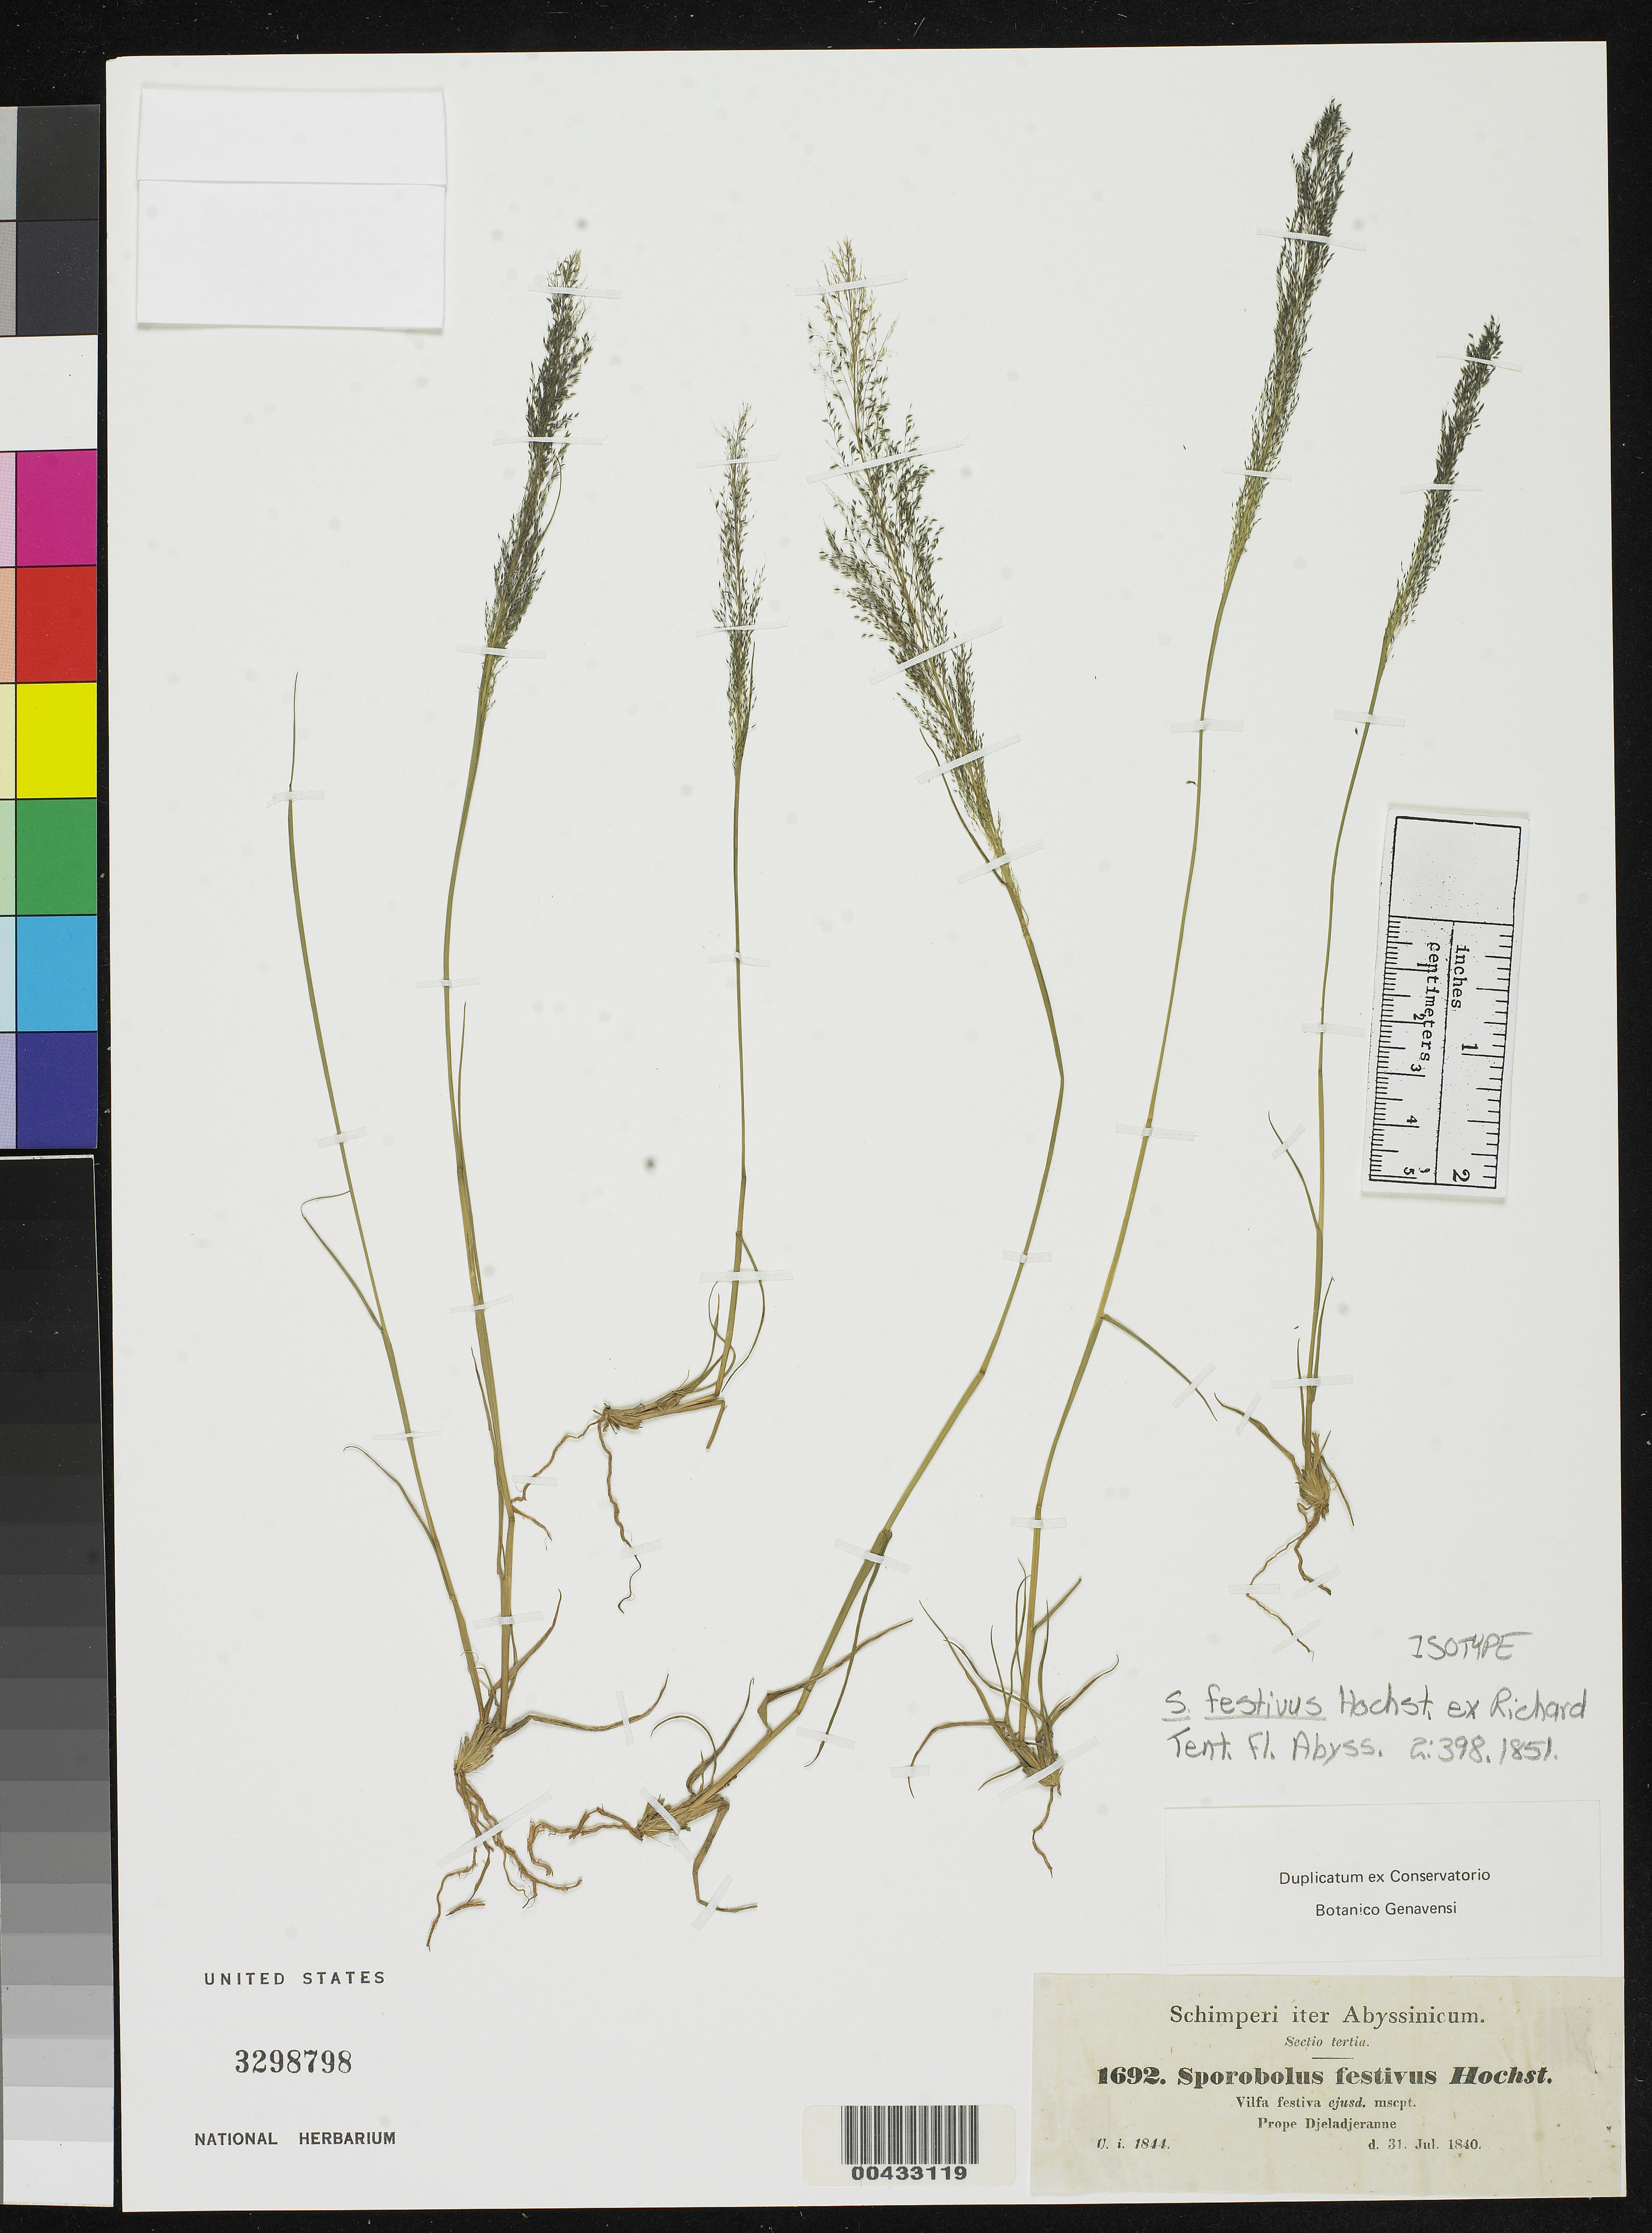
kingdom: Plantae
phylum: Tracheophyta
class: Liliopsida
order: Poales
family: Poaceae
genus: Sporobolus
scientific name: Sporobolus festivus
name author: Hochst. ex A. Rich.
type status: Syntype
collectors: W. Schimper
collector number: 1692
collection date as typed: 31 Jul 1840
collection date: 1840-07-31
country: Ethiopia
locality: Prope Djeladjeranne.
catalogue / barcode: US 3298798